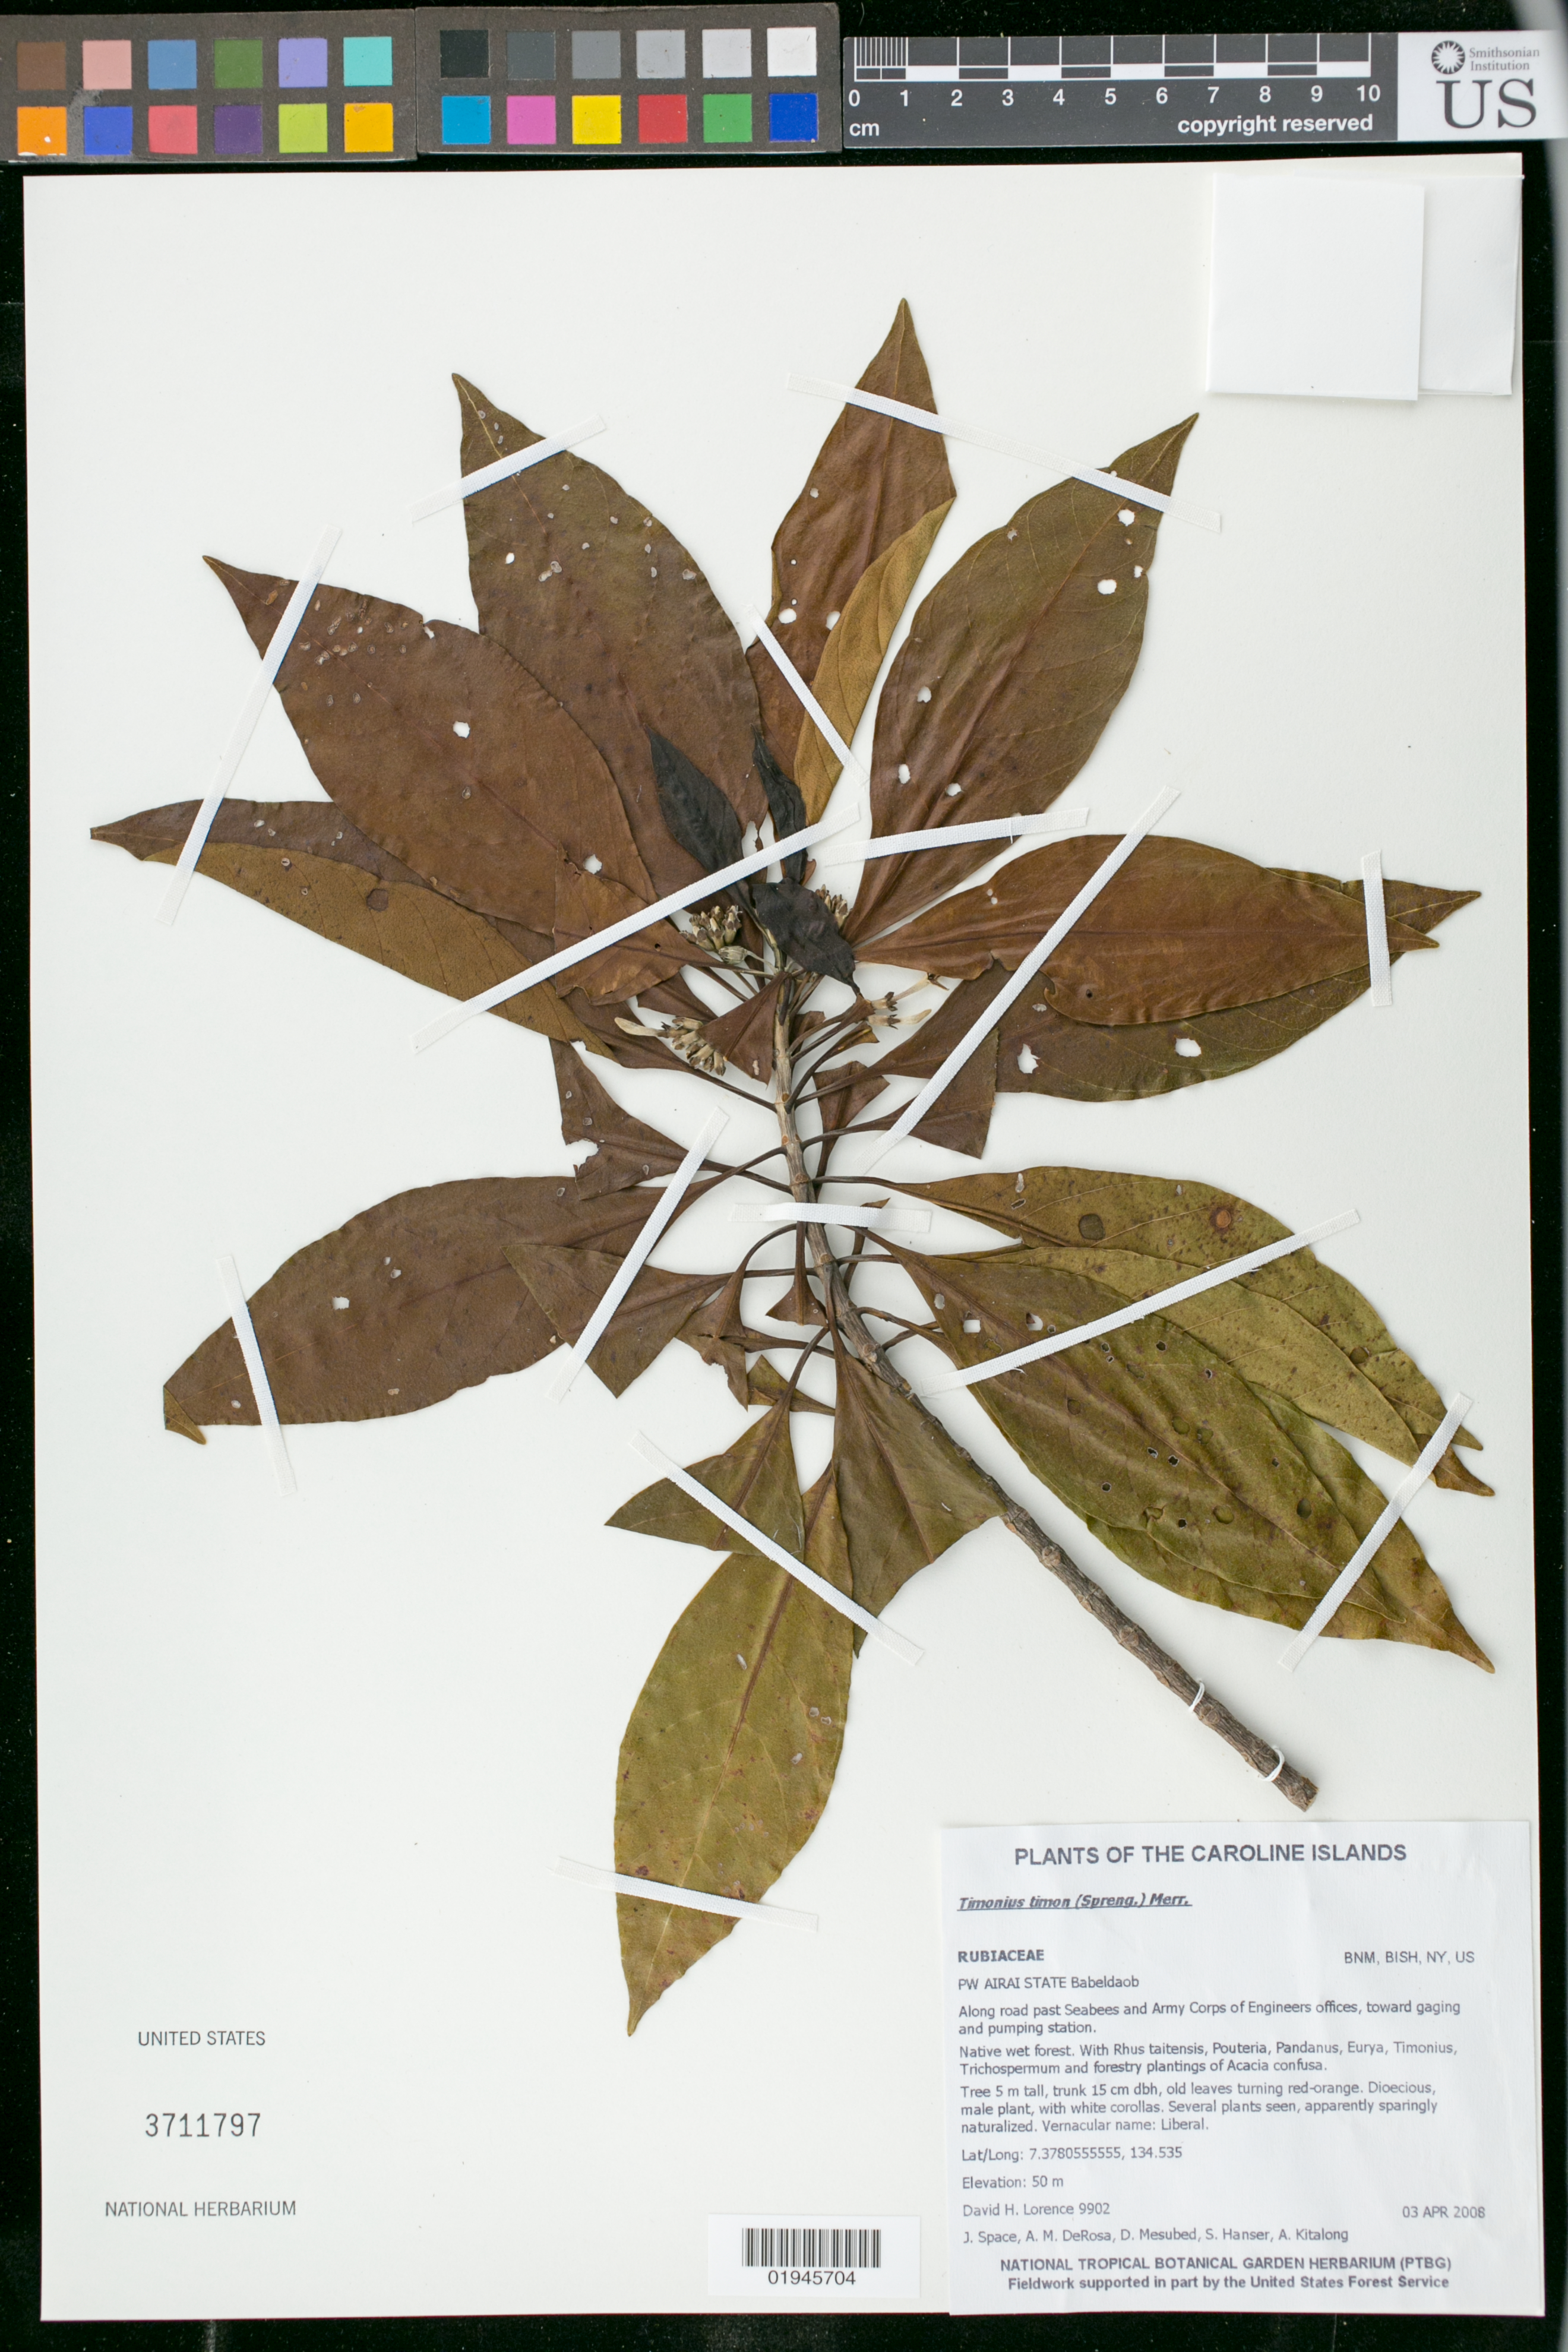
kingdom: Plantae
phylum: Tracheophyta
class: Magnoliopsida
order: Gentianales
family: Rubiaceae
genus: Timonius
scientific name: Timonius timon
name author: (Spreng.) Merr.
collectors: D. Lorence, J. Space, A. DeRosa, D. Mesubed, S. Hanser & A. Kitalong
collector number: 9902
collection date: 2008-04-03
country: Palau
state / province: Airai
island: Babeldaob [Babelthuap]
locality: Along road past Seabees and Army Corps of Engineers offices, toward gaging and pumping station.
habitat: Native wet forest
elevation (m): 50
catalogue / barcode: US 3711797